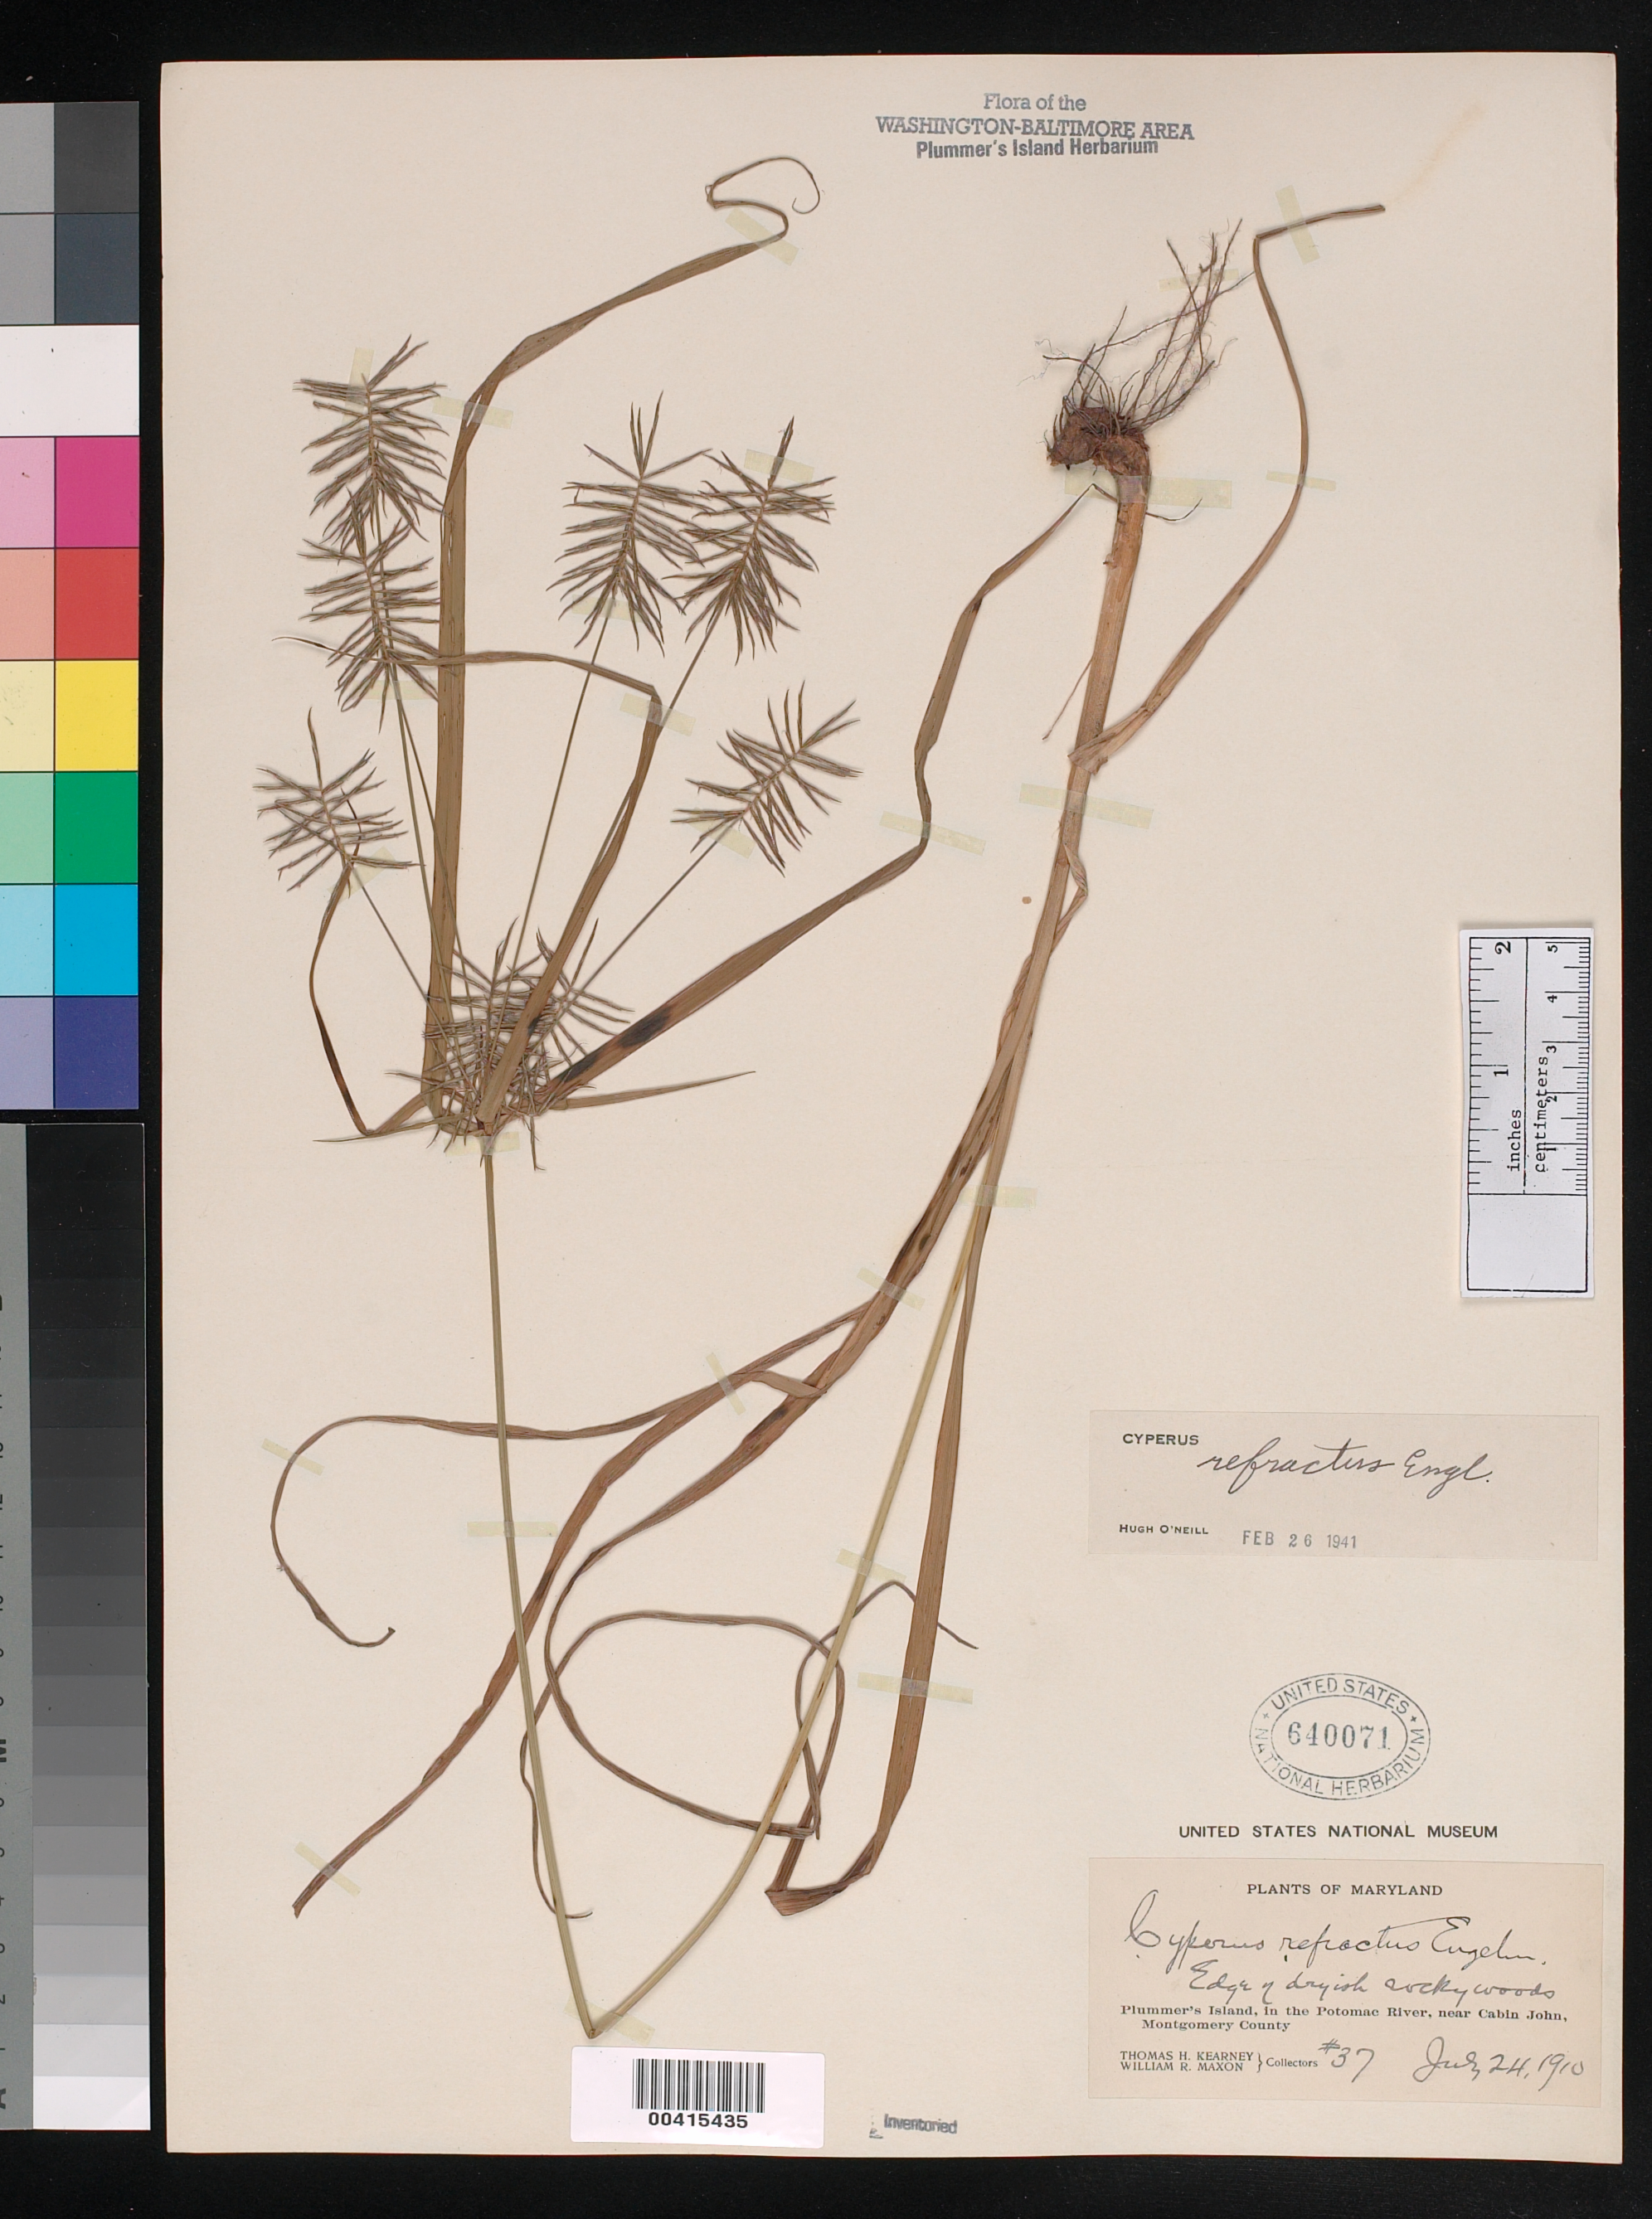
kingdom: Plantae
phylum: Tracheophyta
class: Liliopsida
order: Poales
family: Cyperaceae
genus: Cyperus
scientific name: Cyperus refractus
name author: Engelm. ex Boeckeler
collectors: T. H. Kearney & W. R. Maxon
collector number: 37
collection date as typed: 24 Jul 1910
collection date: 1910-07-24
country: United States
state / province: Maryland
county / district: Montgomery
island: Plummers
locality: Plummer's Island C. & O. Canal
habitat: Edge of dryish rocky woods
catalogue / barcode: US 640071